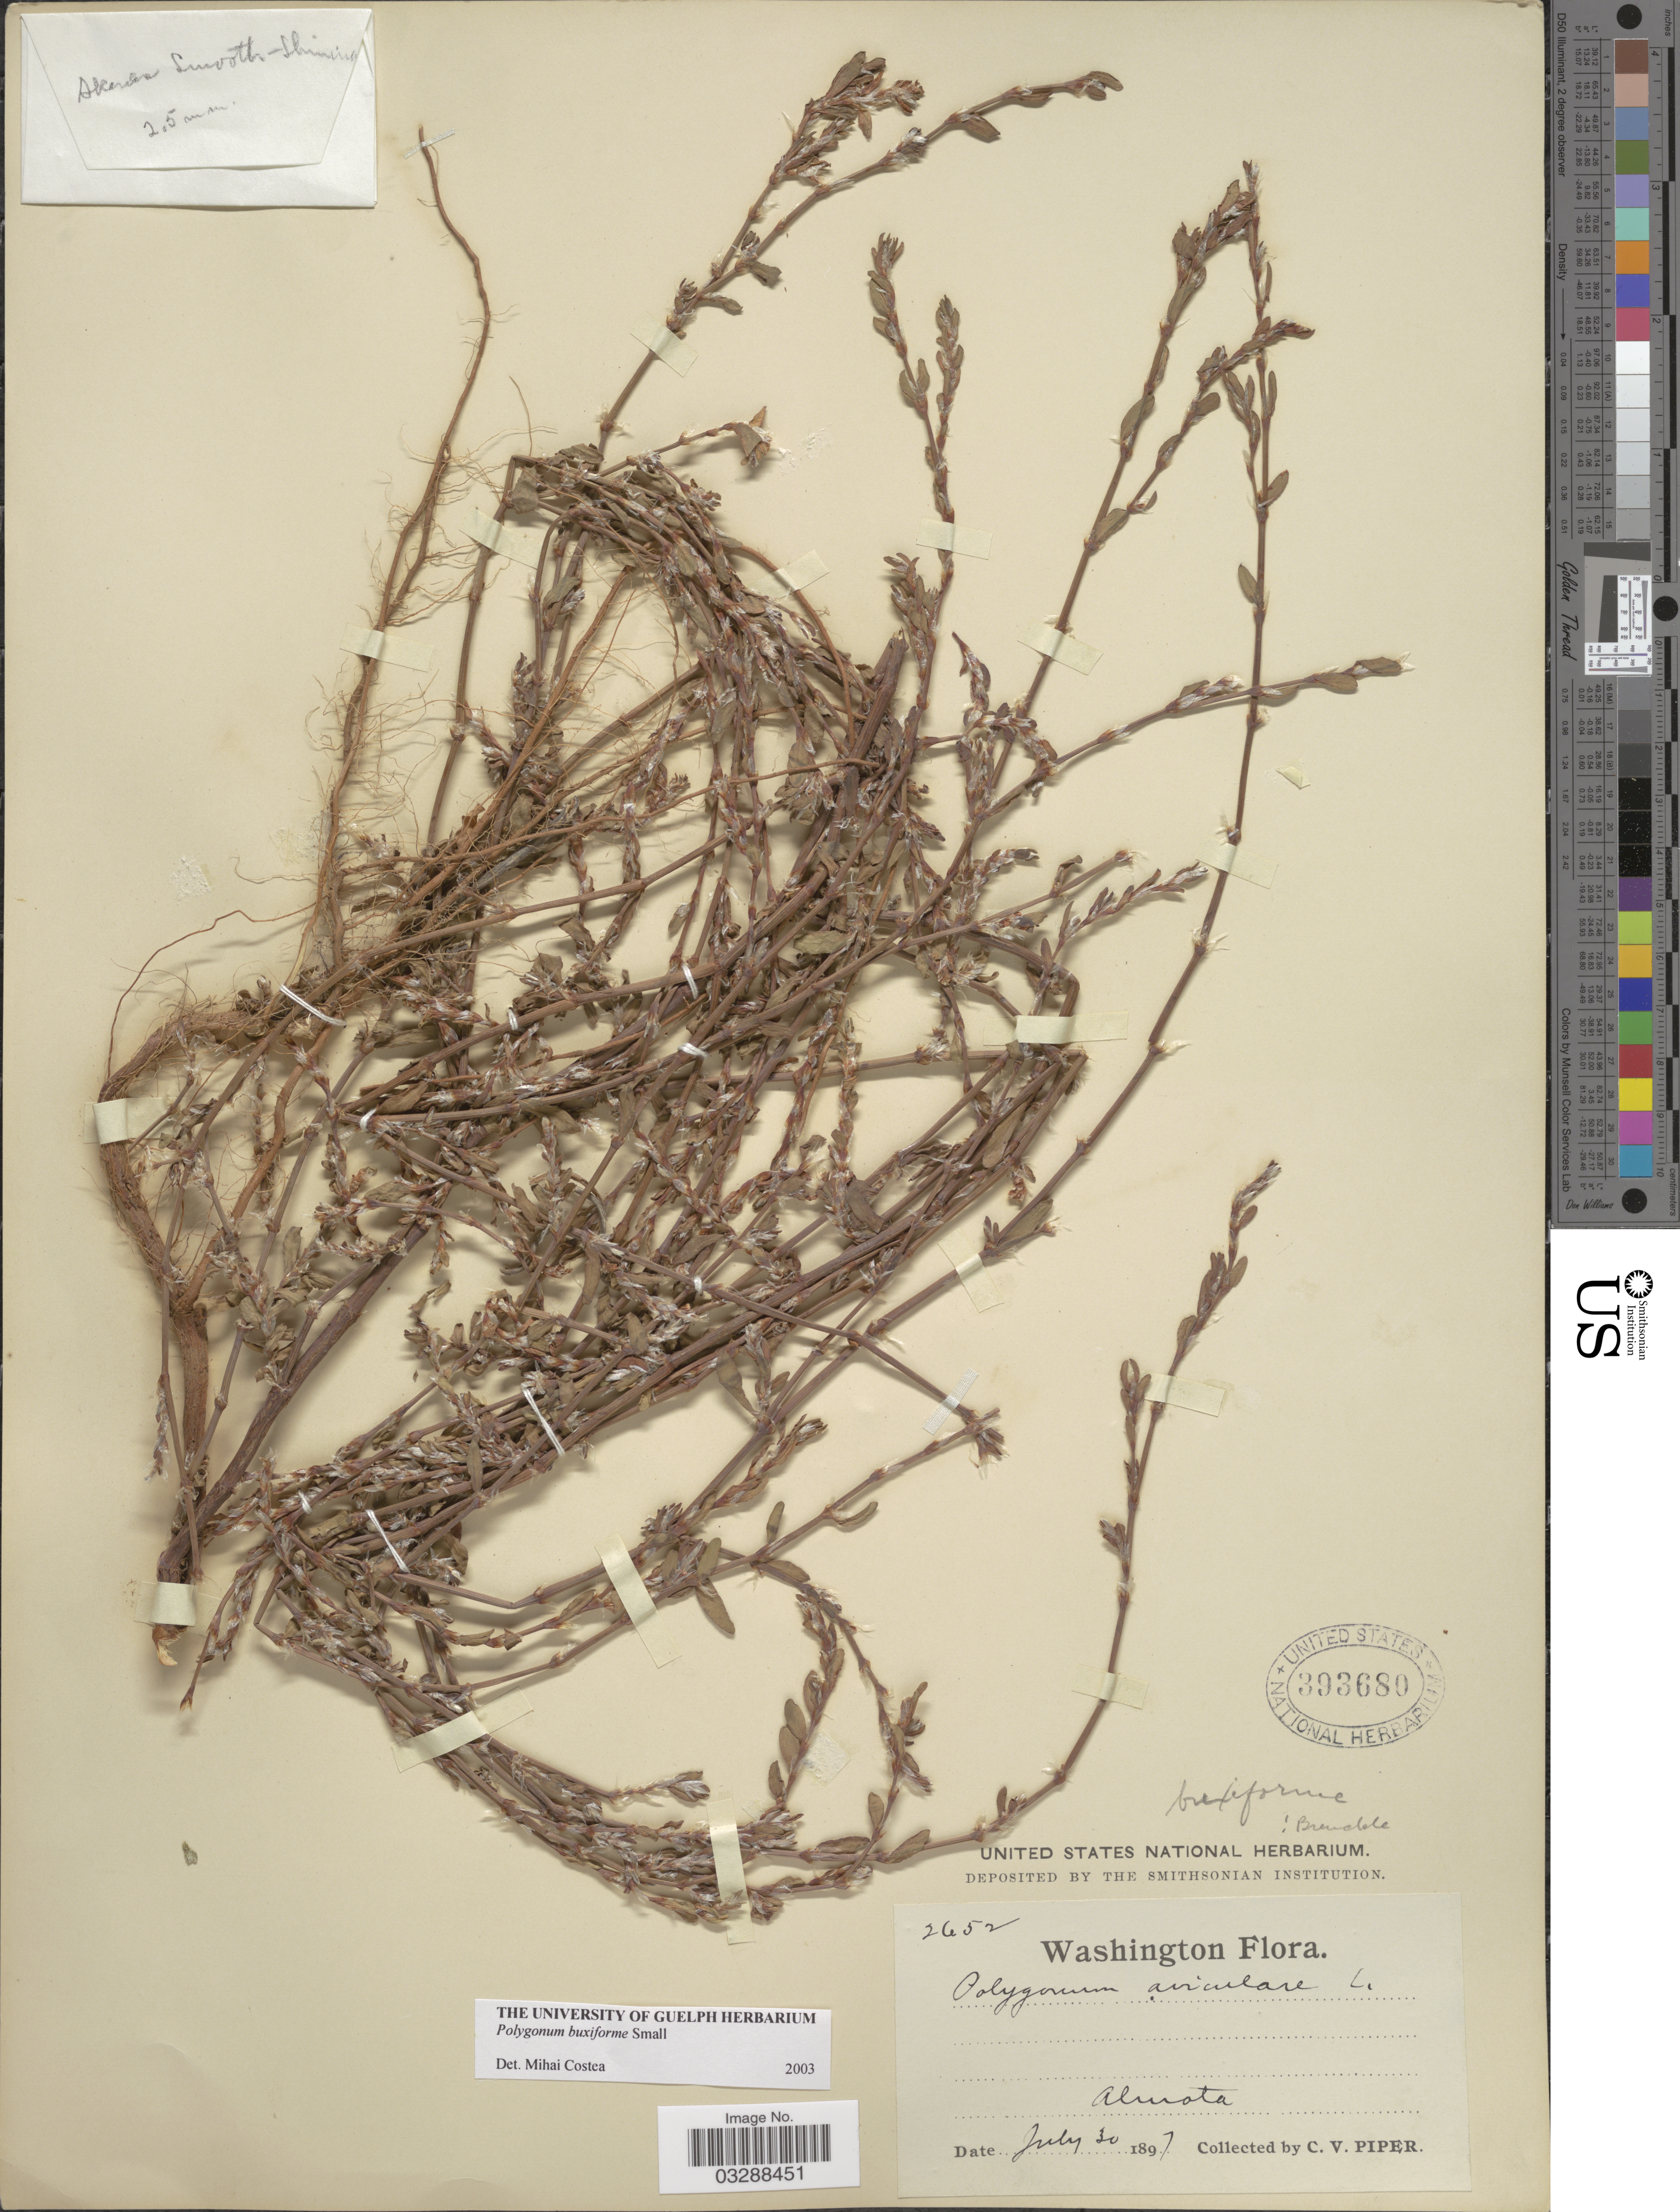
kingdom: Plantae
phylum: Tracheophyta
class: Magnoliopsida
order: Caryophyllales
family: Polygonaceae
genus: Polygonum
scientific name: Polygonum buxiforme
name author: Small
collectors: C. V. Piper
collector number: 2652*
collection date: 1897-07-30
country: United States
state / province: Washington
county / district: Whitman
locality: Almota.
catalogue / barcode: US 393680